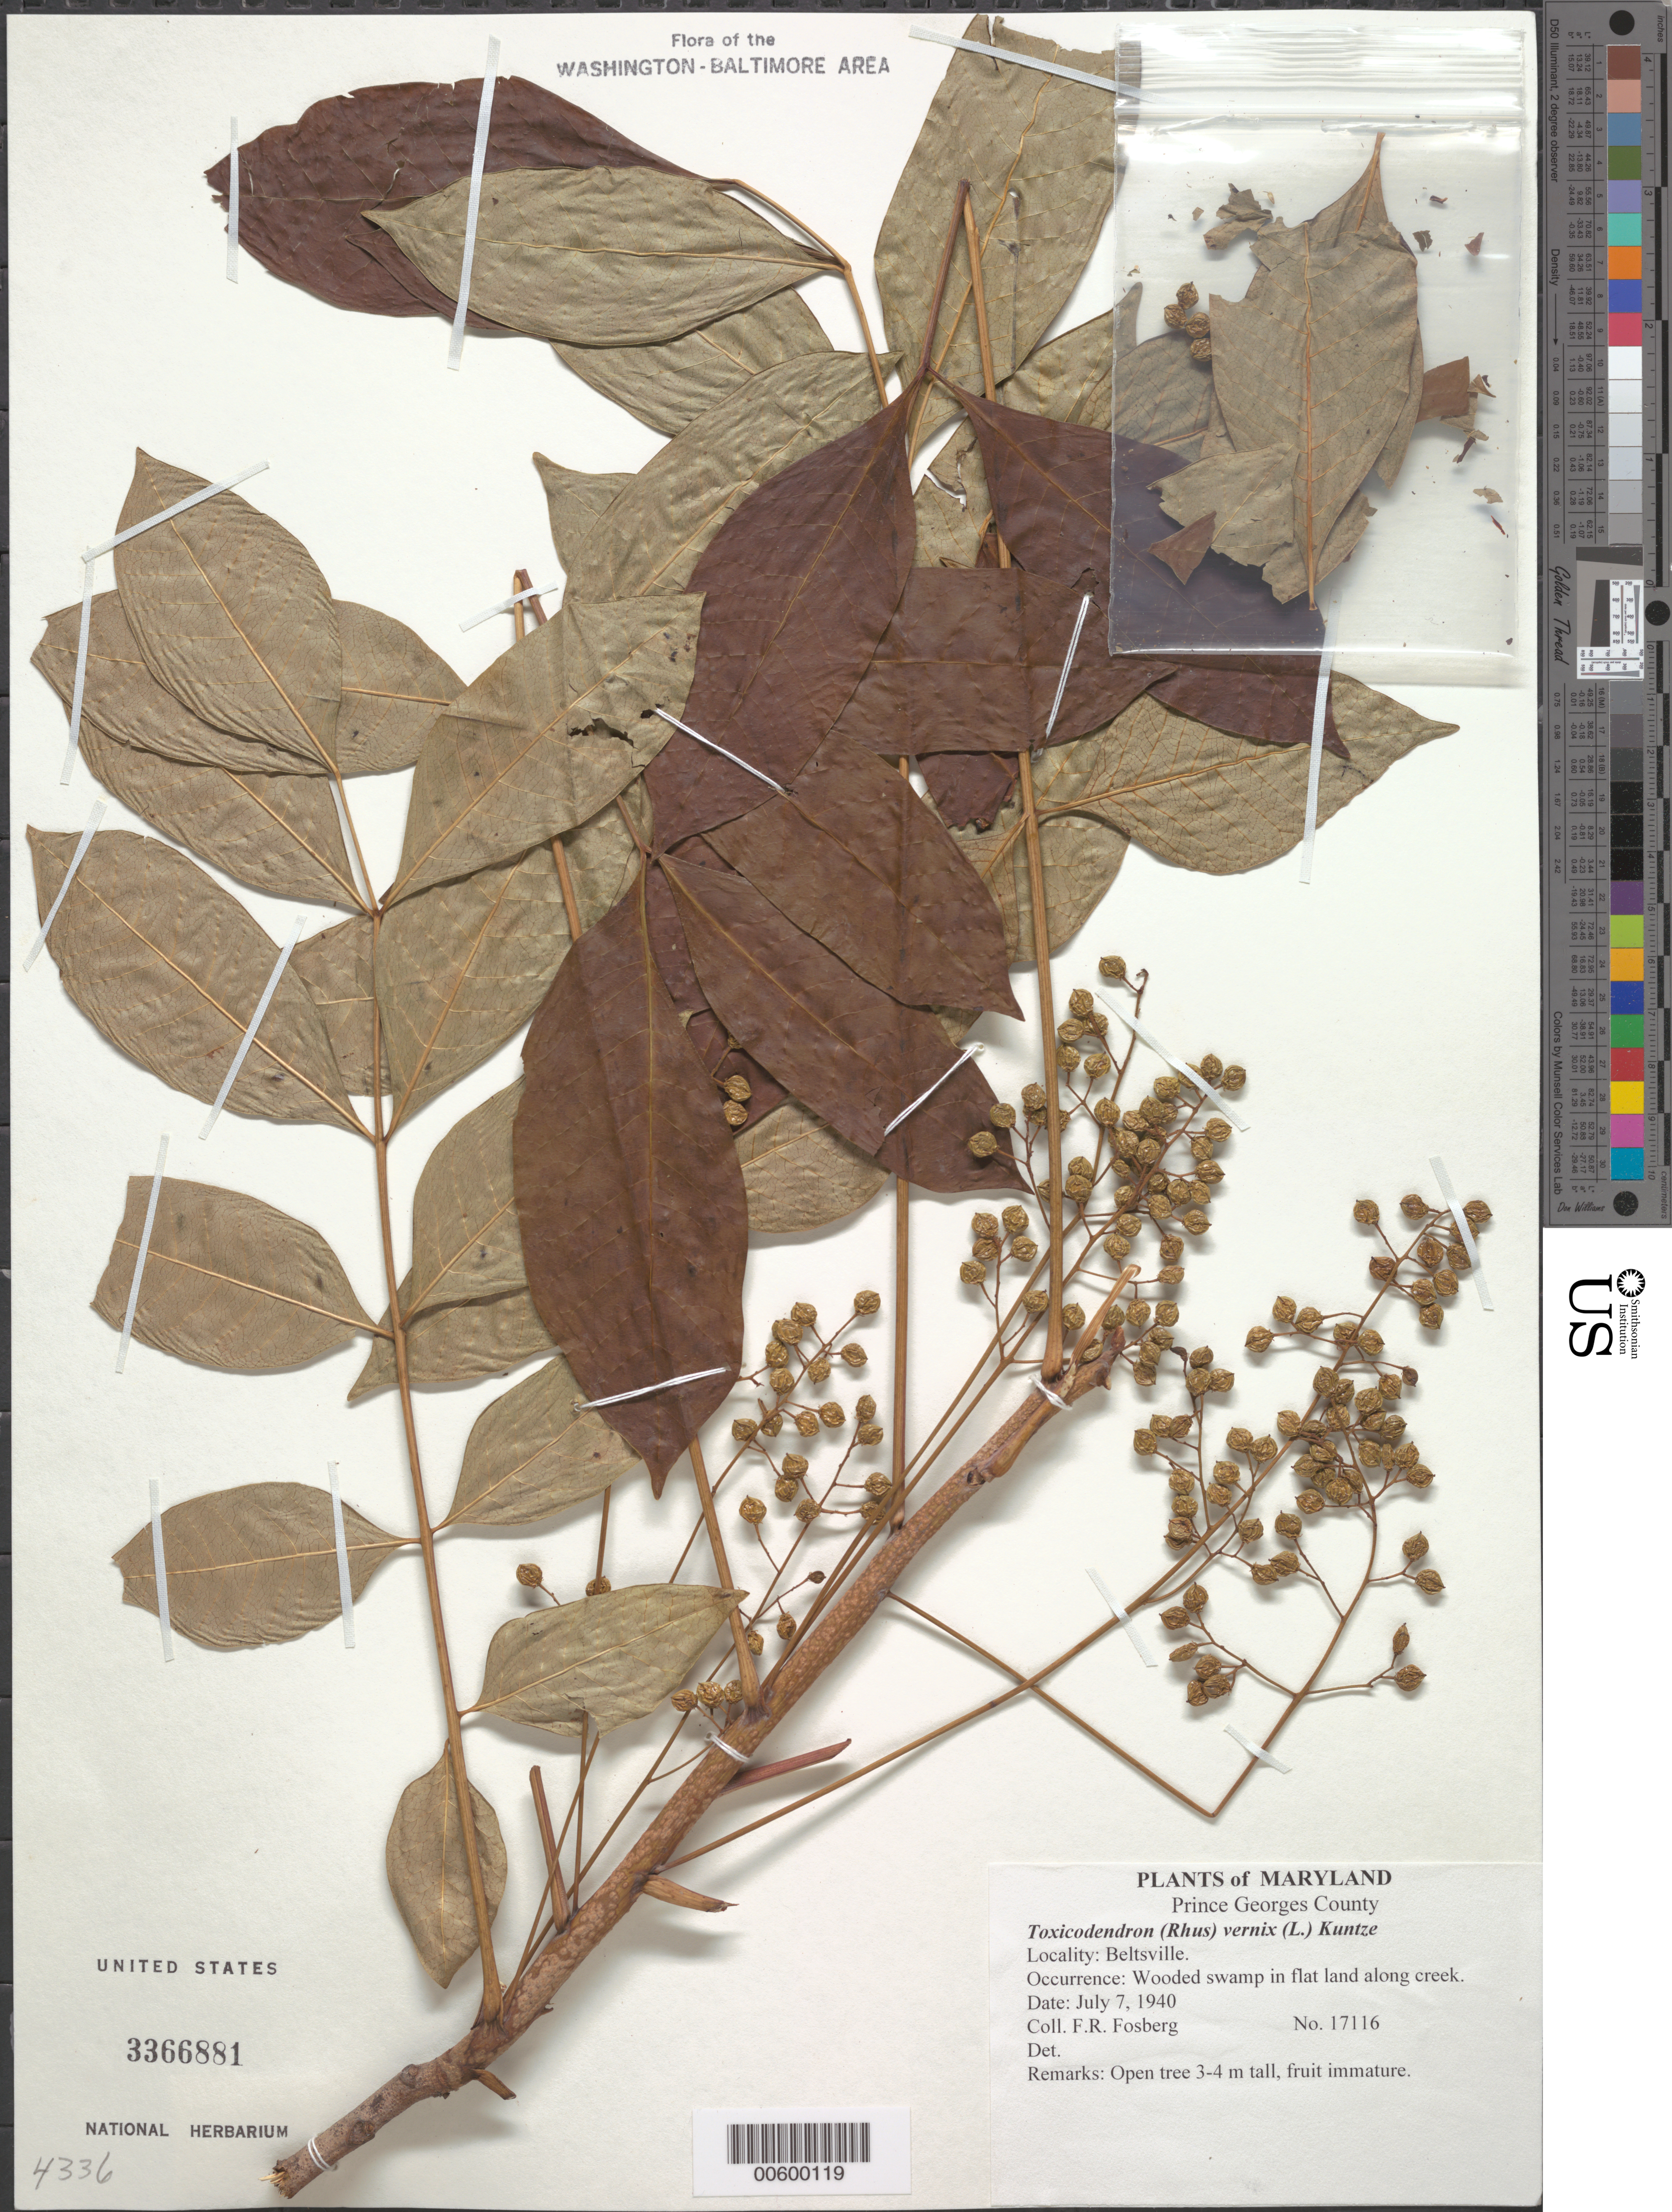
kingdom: Plantae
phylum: Tracheophyta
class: Magnoliopsida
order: Sapindales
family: Anacardiaceae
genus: Toxicodendron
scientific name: Toxicodendron vernix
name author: (L.) Kuntze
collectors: F. R. Fosberg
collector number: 17116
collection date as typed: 07 Jul 1940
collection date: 1940-07-07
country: United States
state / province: Maryland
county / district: Prince George's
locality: Beltsville.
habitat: Wooded swamp in flat land along creek.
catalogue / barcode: US 3366881